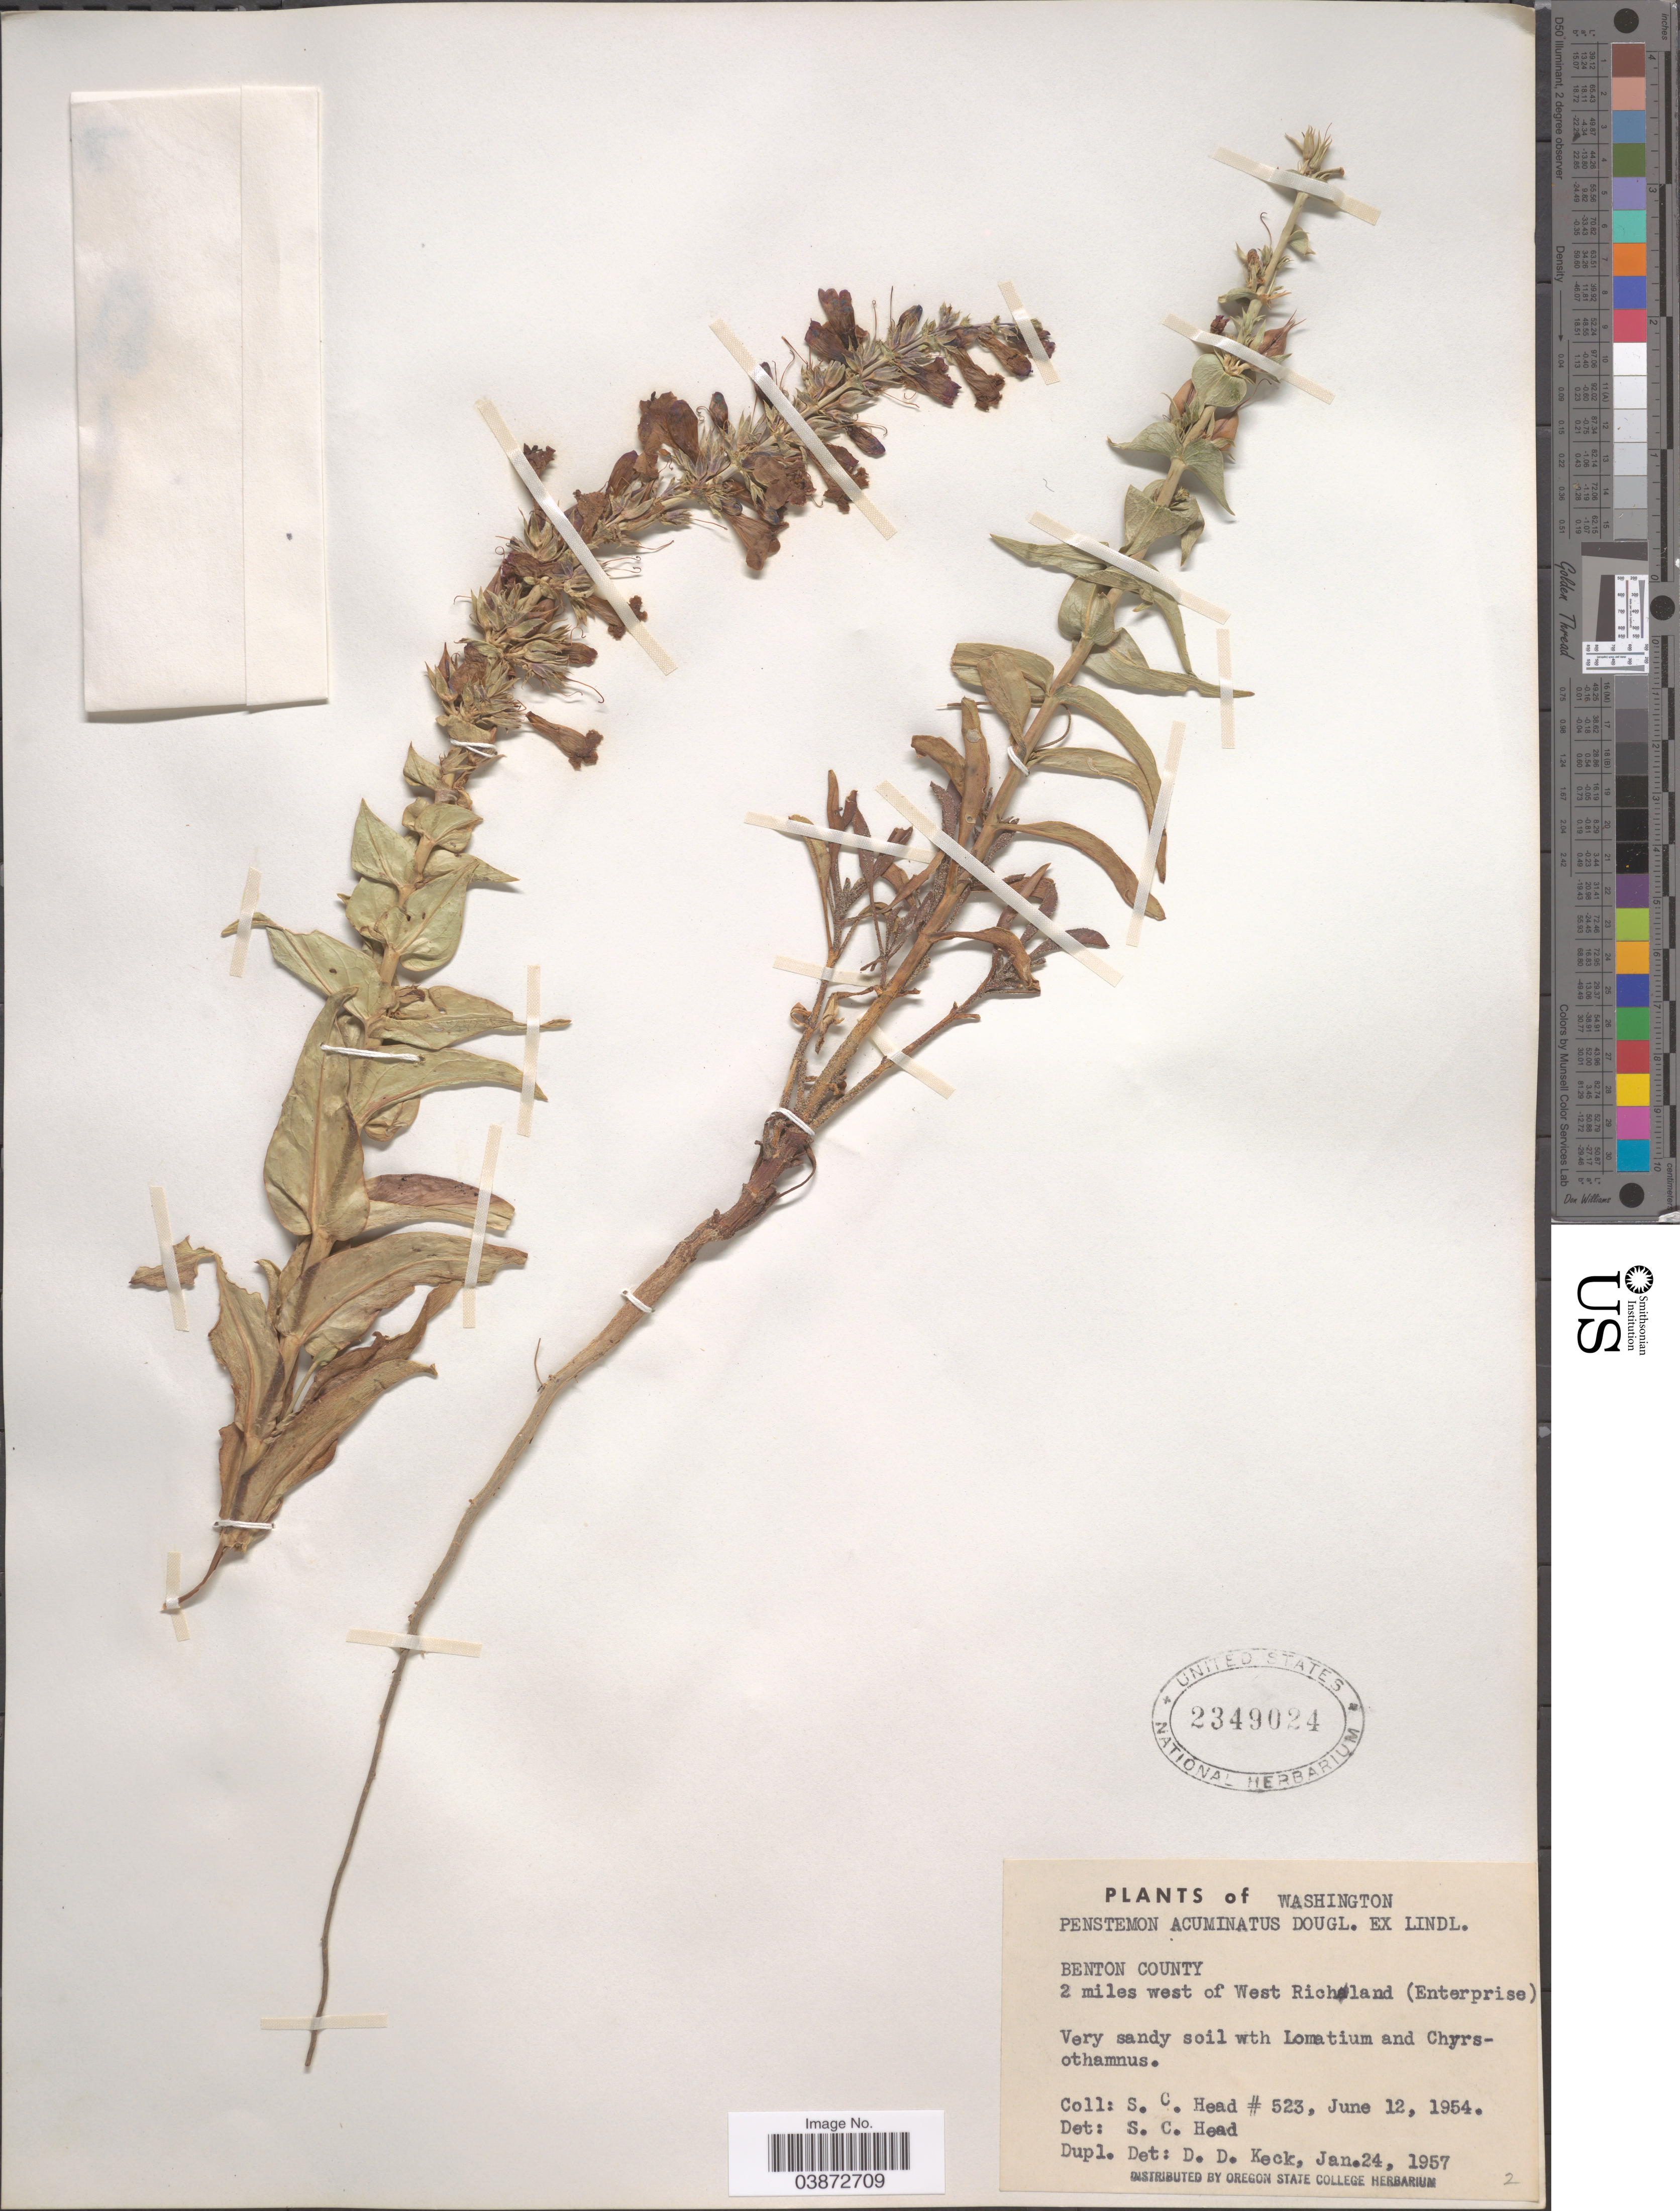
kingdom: Plantae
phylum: Tracheophyta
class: Magnoliopsida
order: Lamiales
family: Plantaginaceae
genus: Penstemon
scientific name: Penstemon acuminatus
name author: Greene ex Lindl.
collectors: S. Head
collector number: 523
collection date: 1954-06-12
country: United States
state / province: Washington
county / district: Benton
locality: Benton County. 2 miles west of West Richland (Enterprise).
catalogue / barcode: US 2349024